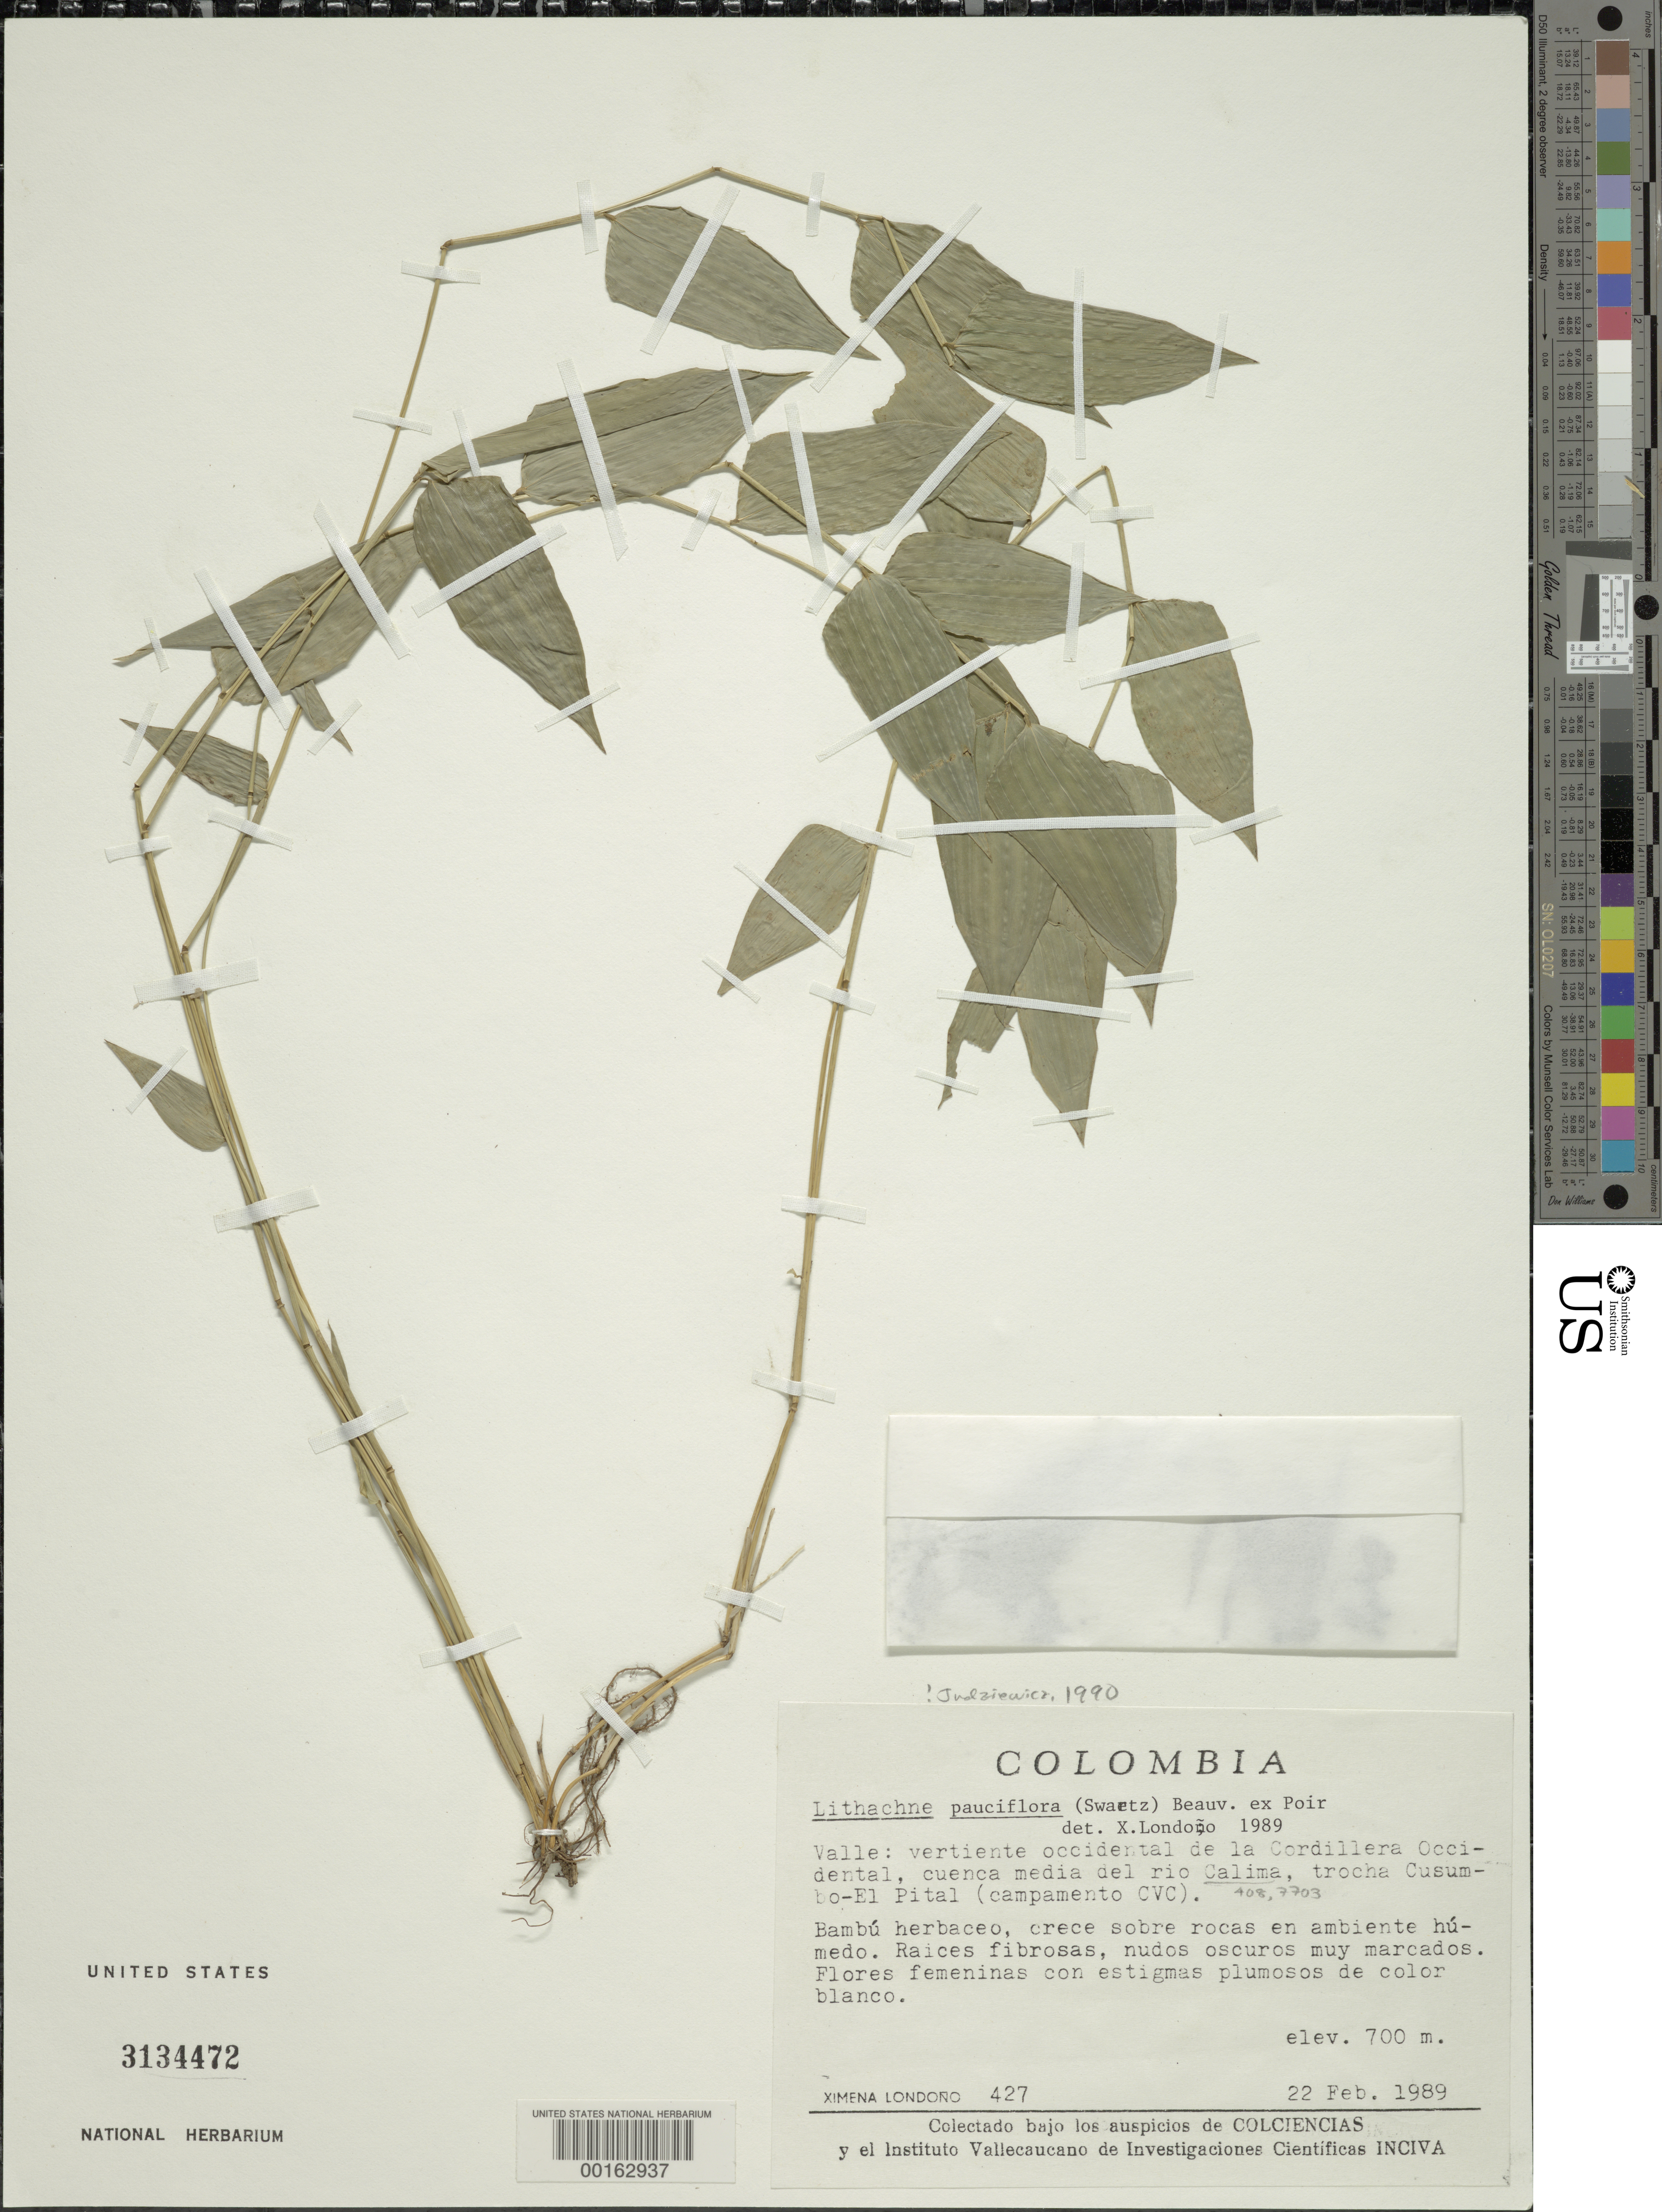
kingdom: Plantae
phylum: Tracheophyta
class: Liliopsida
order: Poales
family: Poaceae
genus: Lithachne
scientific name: Lithachne pauciflora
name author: (Sw.) P. Beauv.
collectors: X. Londoño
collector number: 427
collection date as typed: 22 Feb 1989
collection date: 1989-02-22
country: Colombia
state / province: Valle del Cauca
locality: Rio Calima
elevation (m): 700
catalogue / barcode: US 3134472